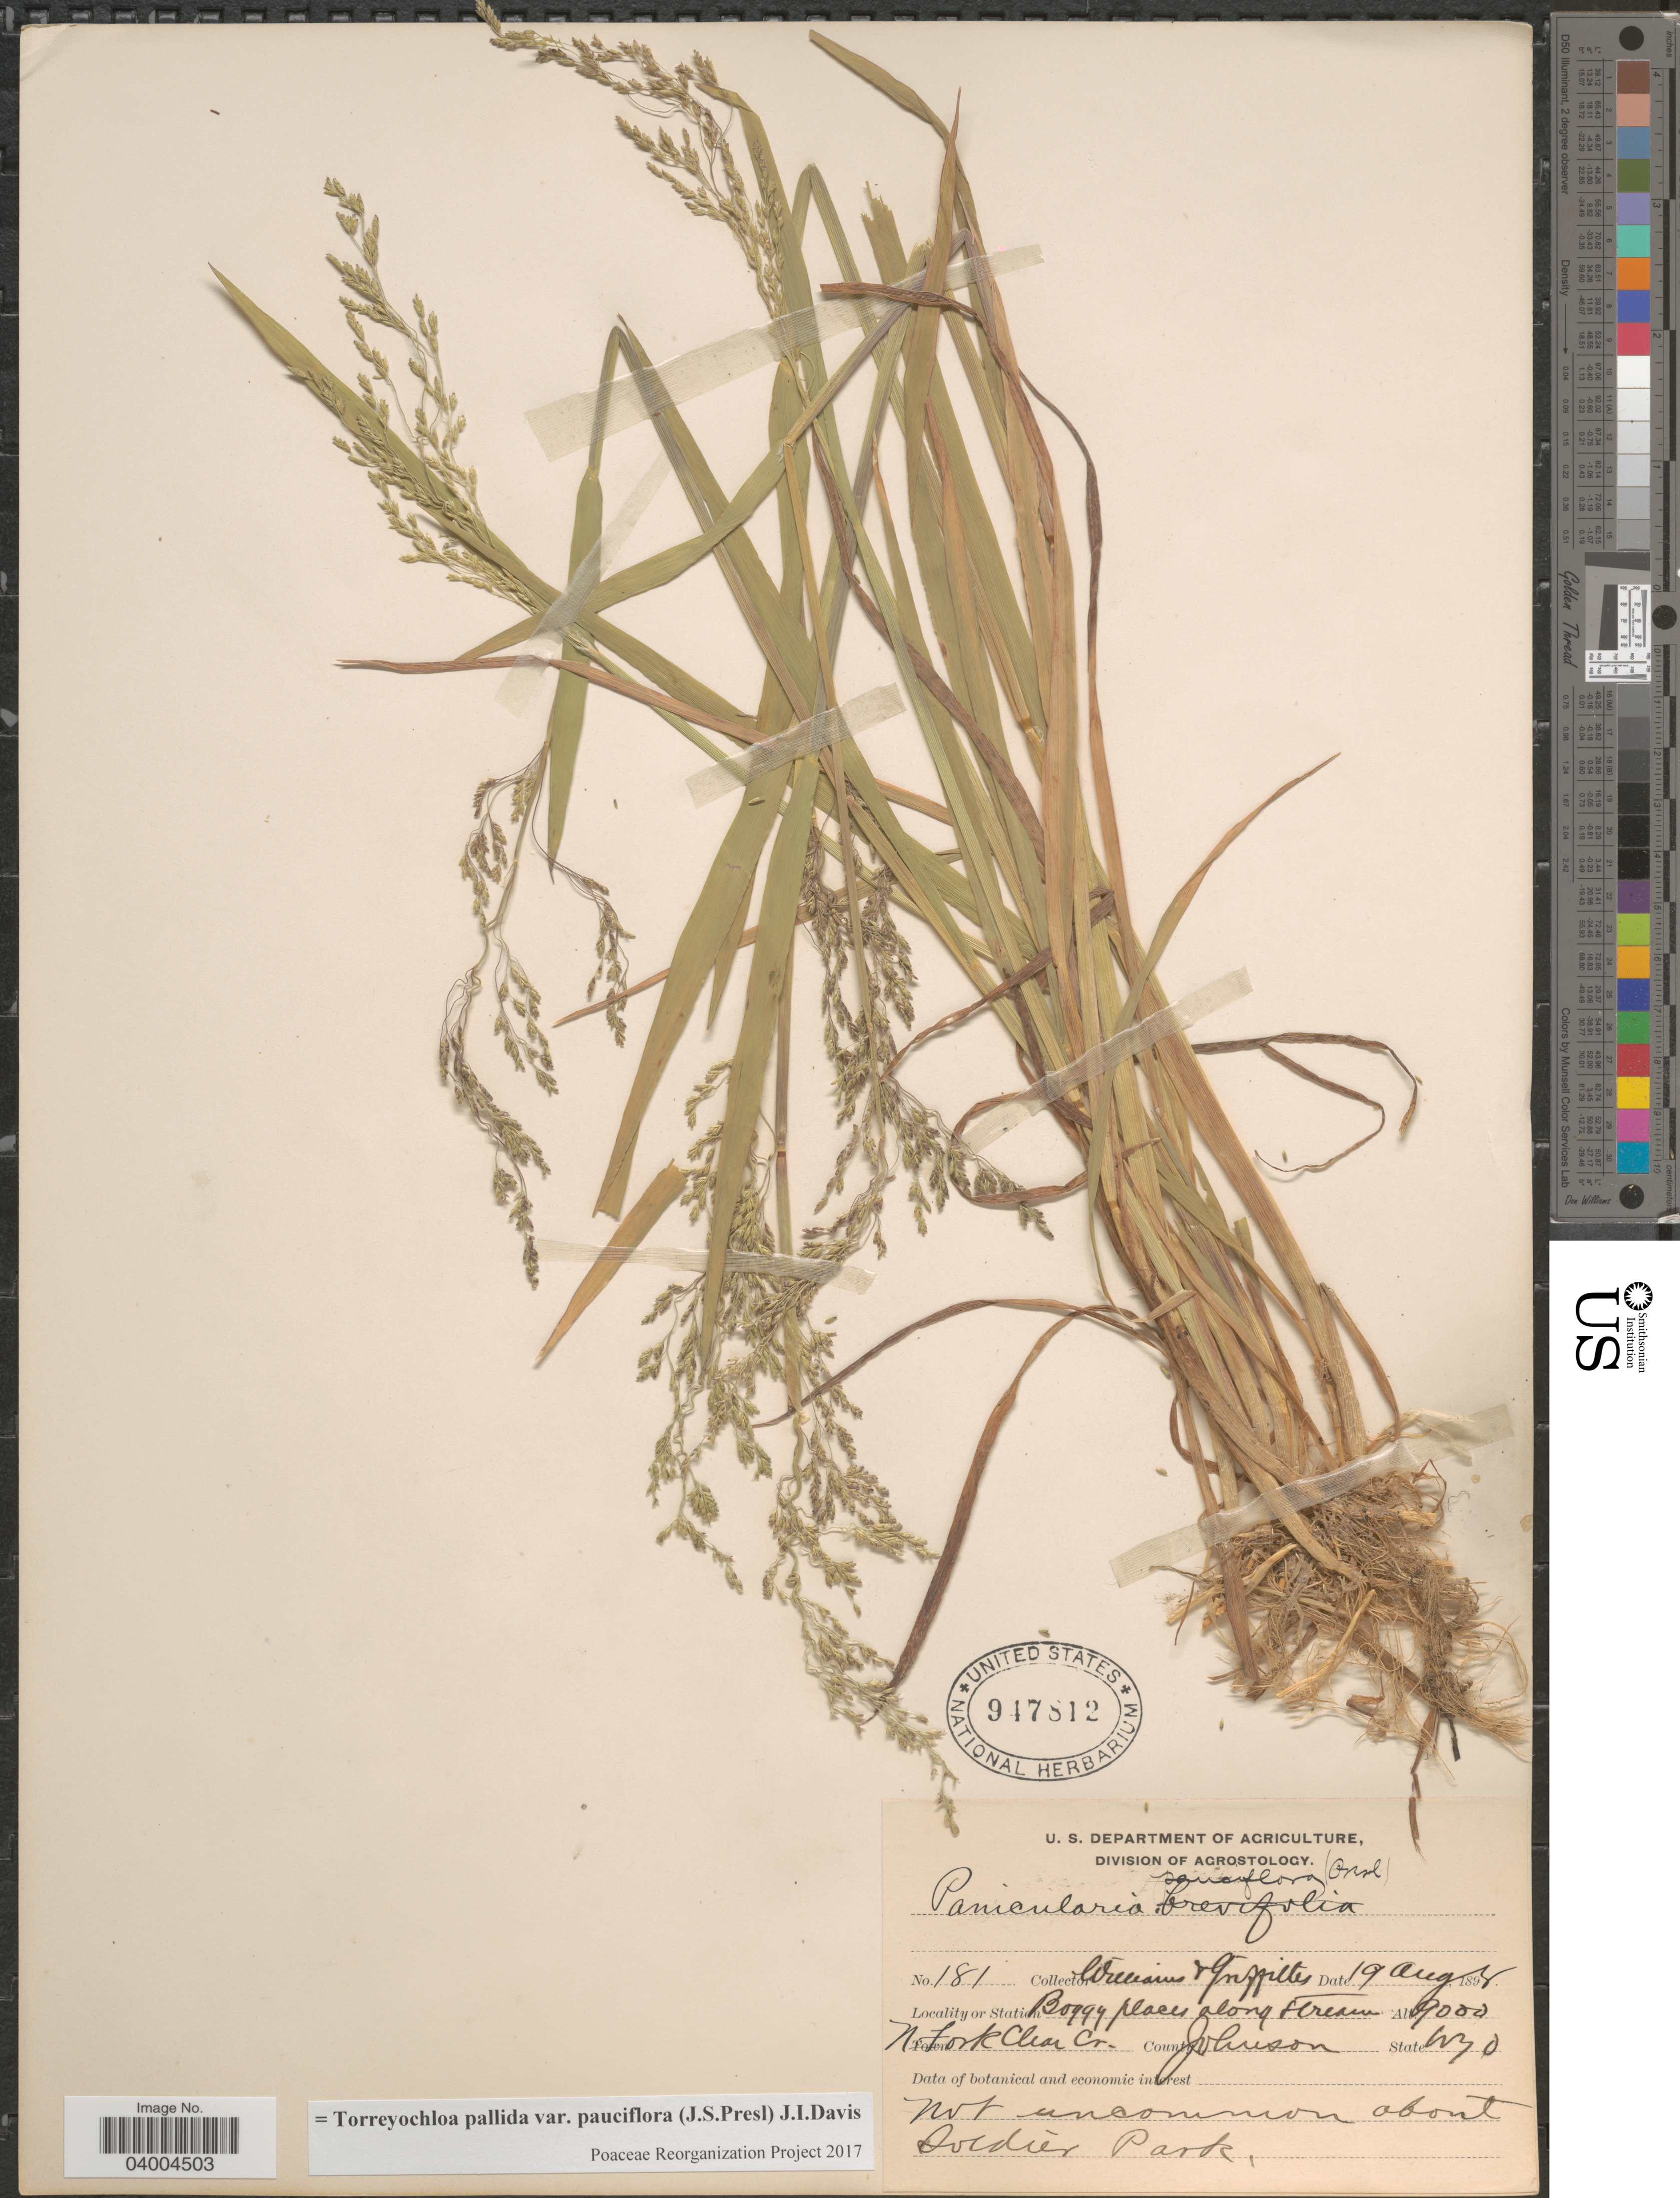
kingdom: Plantae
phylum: Tracheophyta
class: Liliopsida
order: Poales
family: Poaceae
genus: Torreyochloa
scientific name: Torreyochloa pallida var. pauciflora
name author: (J. Presl) J.I. Davis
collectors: -- Williams & -- Griffiths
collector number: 181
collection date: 1898-08-19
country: United States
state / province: Wyoming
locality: Boggy places along stream N. Fork Clear Cr. County Johnson. about Soldier Park.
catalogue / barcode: US 947812